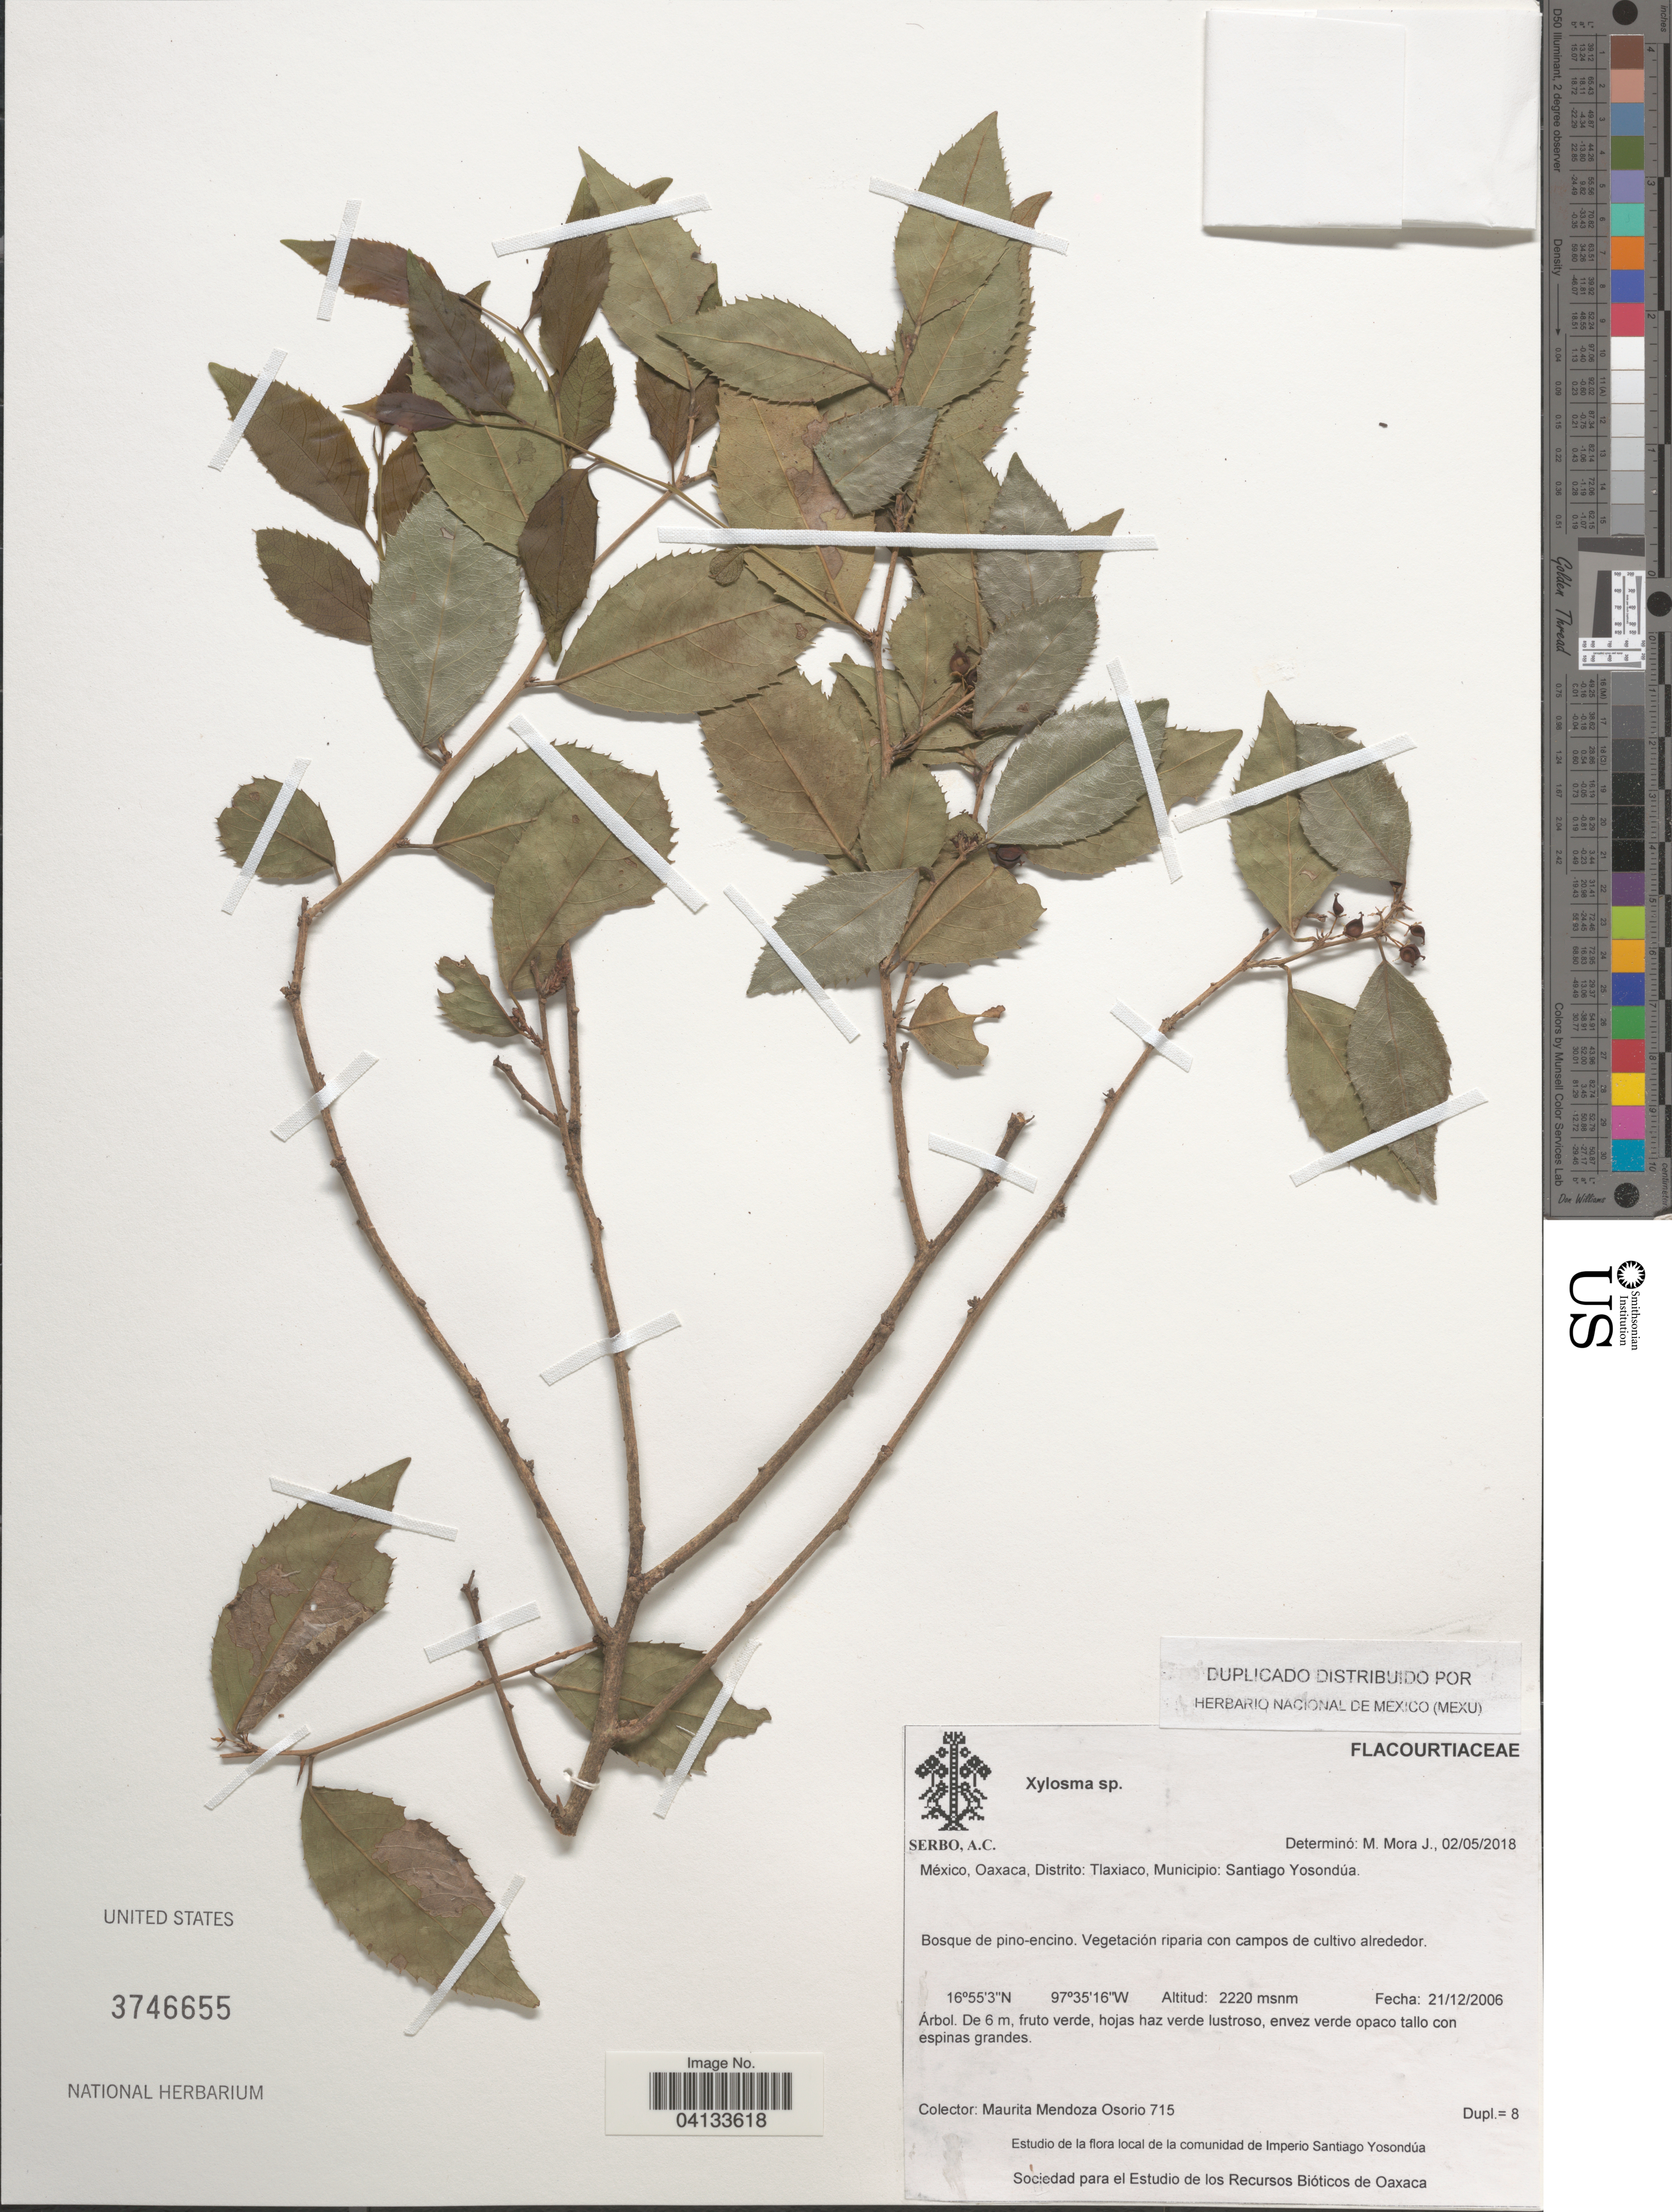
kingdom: Plantae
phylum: Tracheophyta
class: Magnoliopsida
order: Malpighiales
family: Salicaceae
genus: Xylosma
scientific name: Xylosma sp.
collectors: M. Mendoza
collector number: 715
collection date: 2006-12-21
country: Mexico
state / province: Oaxaca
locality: Distrito: Tlaxiaco, Municipio: Santiago Yosondúa.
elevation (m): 2220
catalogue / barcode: US 3746655